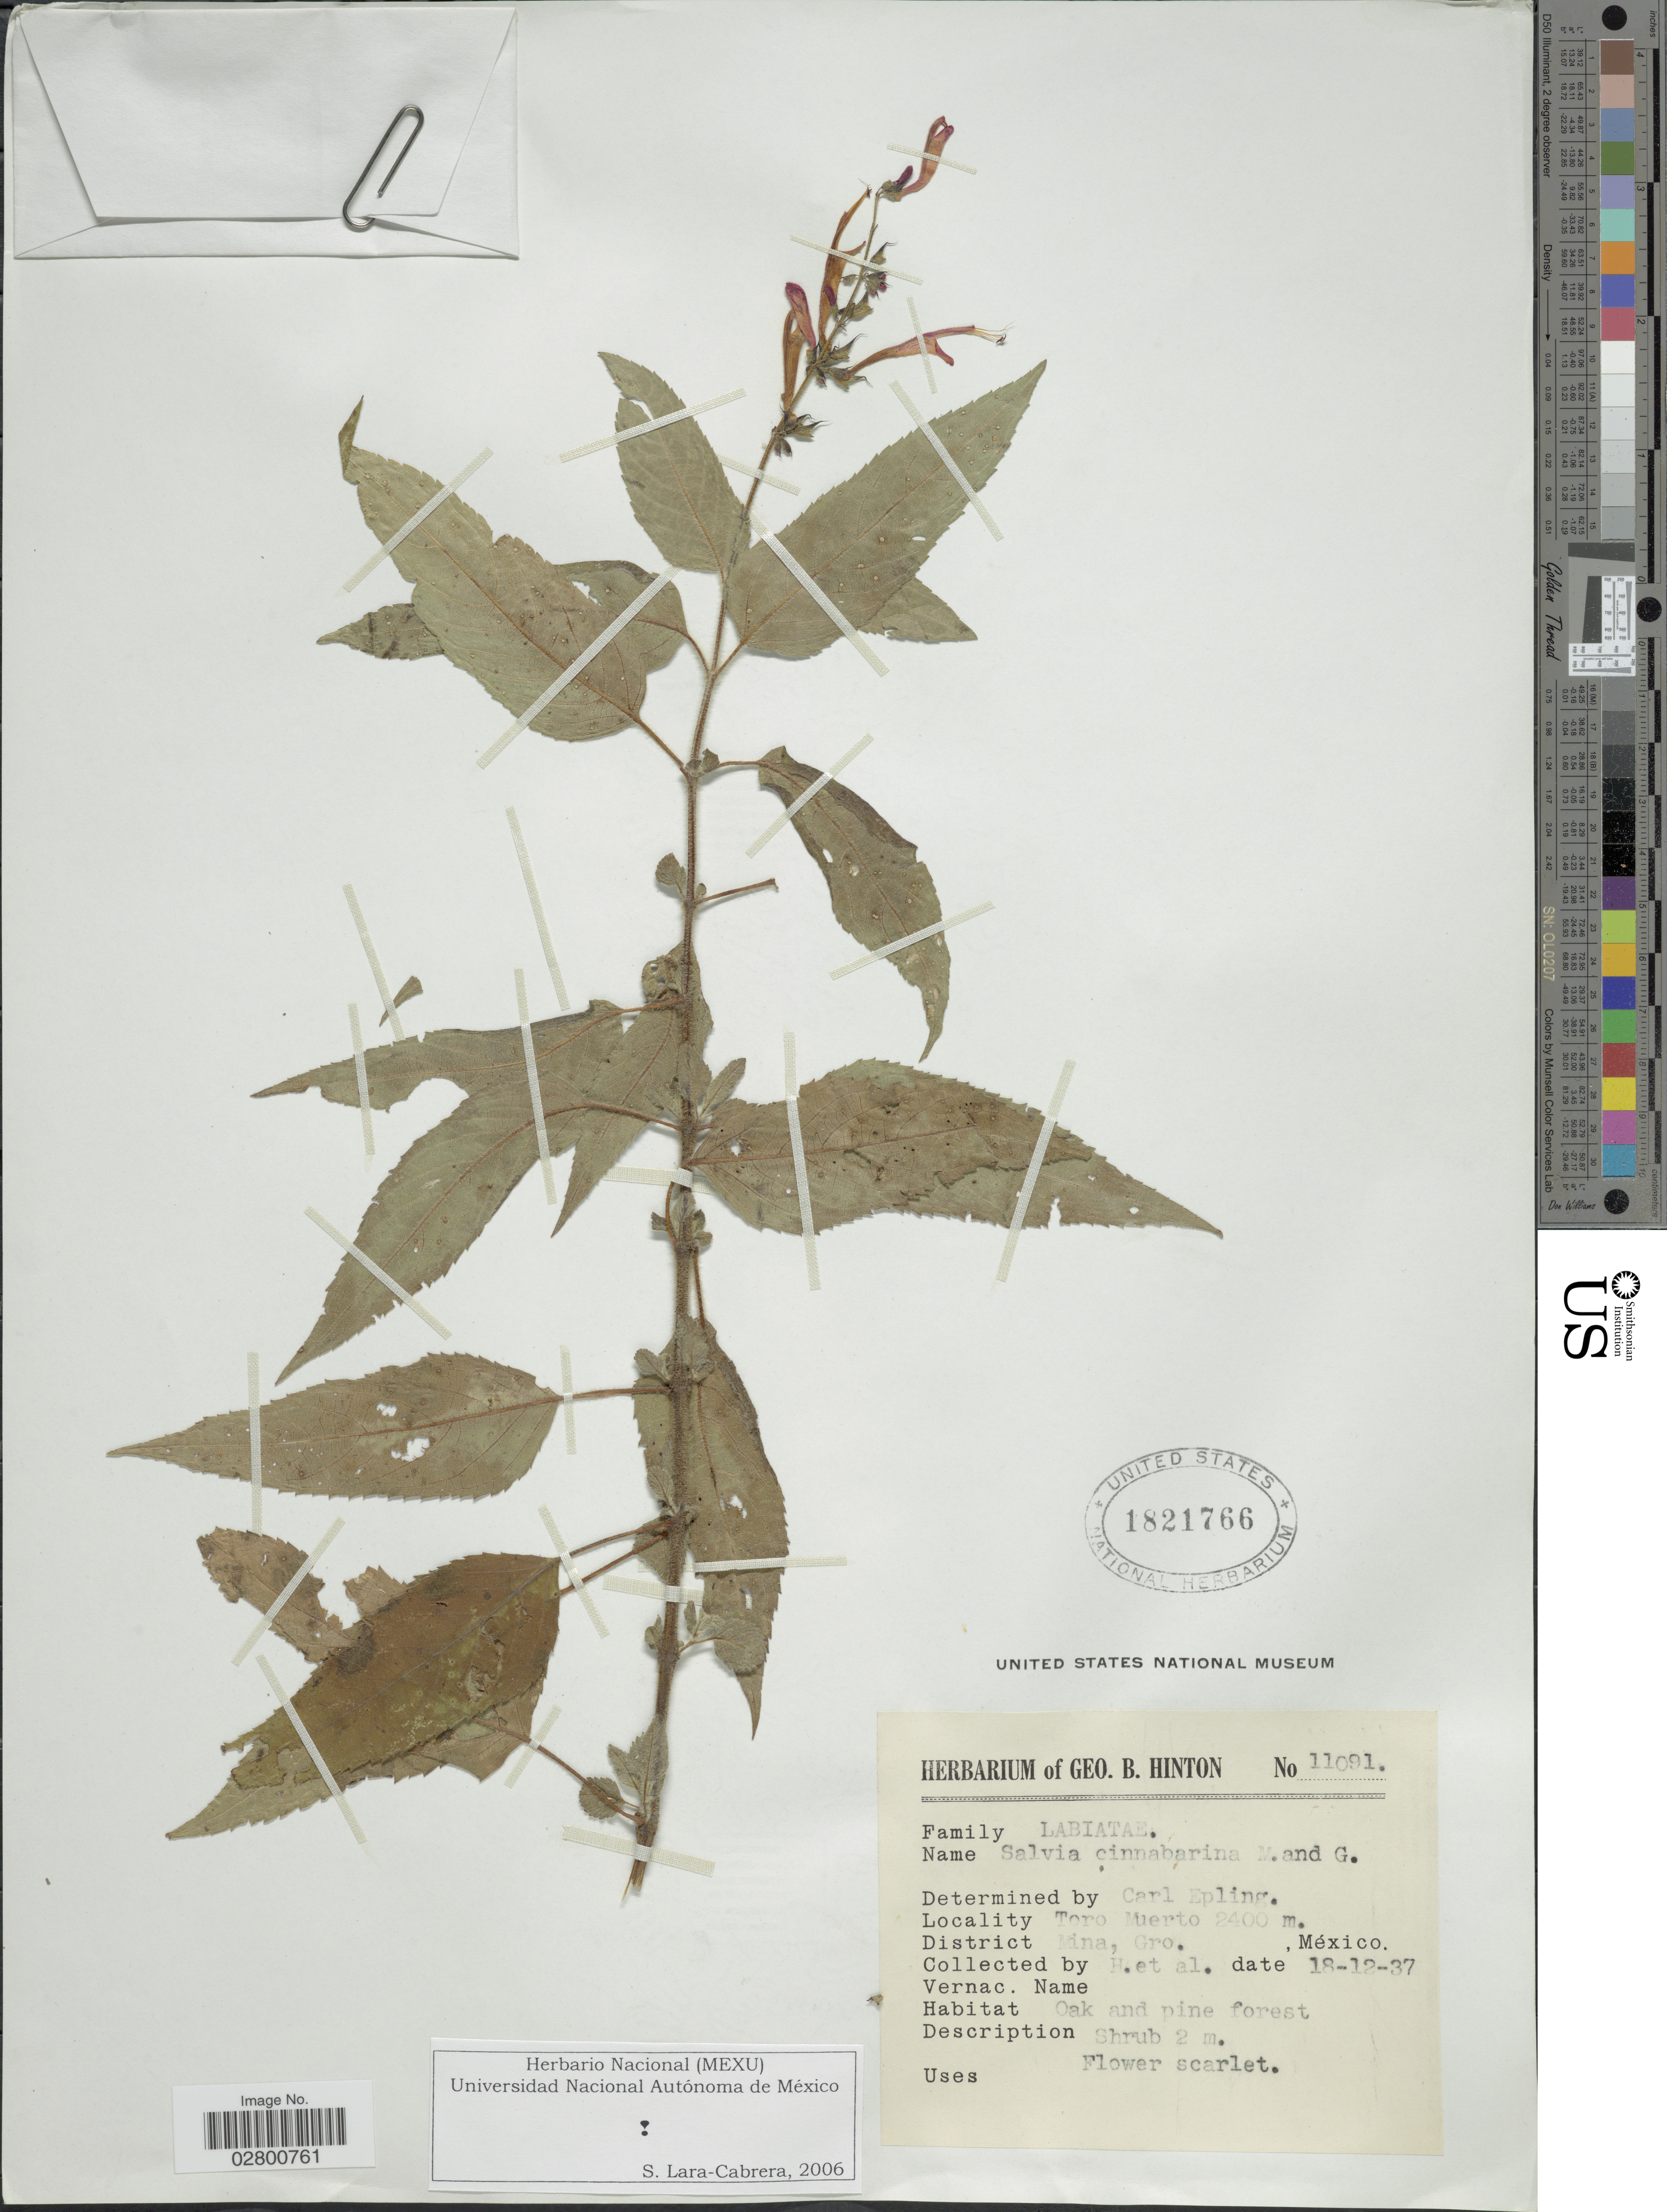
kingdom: Plantae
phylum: Tracheophyta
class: Magnoliopsida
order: Lamiales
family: Lamiaceae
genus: Salvia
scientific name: Salvia cinnabarina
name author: M. Martens & Galeotti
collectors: G. B. Hinton & et al.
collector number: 11091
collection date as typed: Transcribed d/m/y: 18/12/37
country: Mexico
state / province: Guerrero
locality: Toro Muerto, District Mina, Gro.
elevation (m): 2400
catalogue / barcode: US 1821766